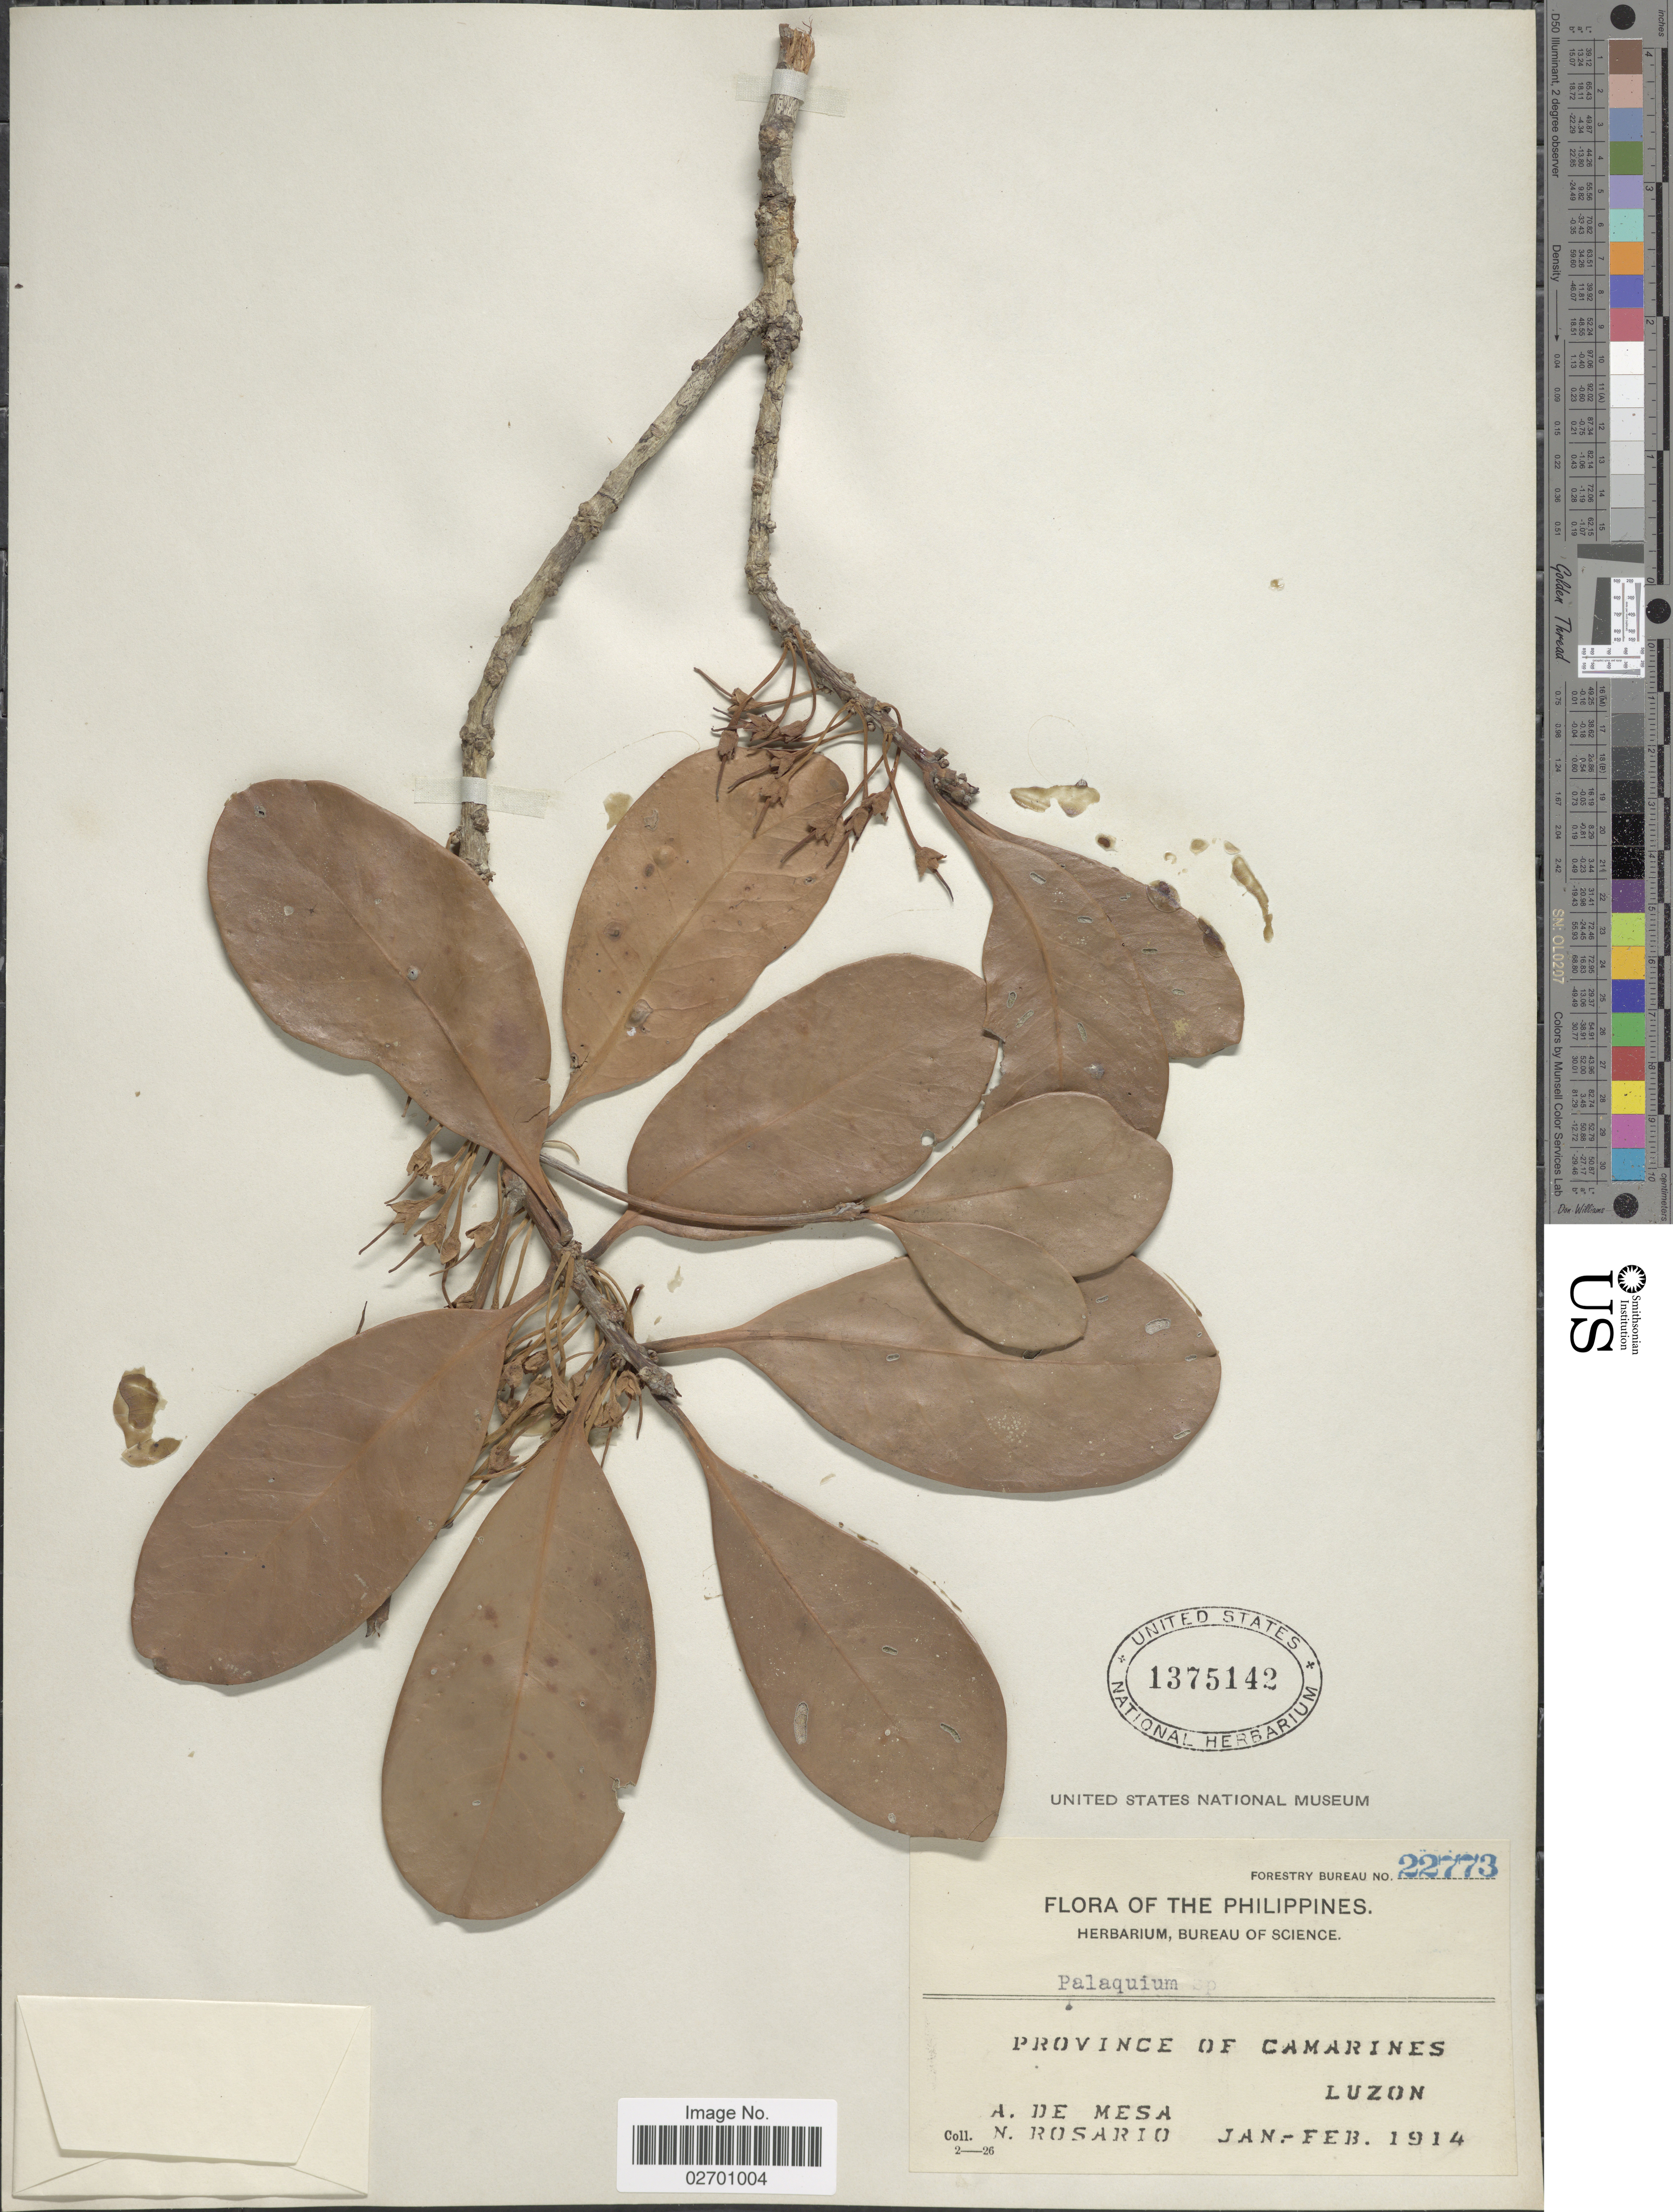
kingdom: Plantae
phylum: Tracheophyta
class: Magnoliopsida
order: Ericales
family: Sapotaceae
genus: Palaquium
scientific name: Palaquium sp.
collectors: A. De Mesa & N. Rosario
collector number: Forestry Bureau 22773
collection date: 1914-01/1914-02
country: Philippines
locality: Province of Camarines. Luzon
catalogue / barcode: US 1375142